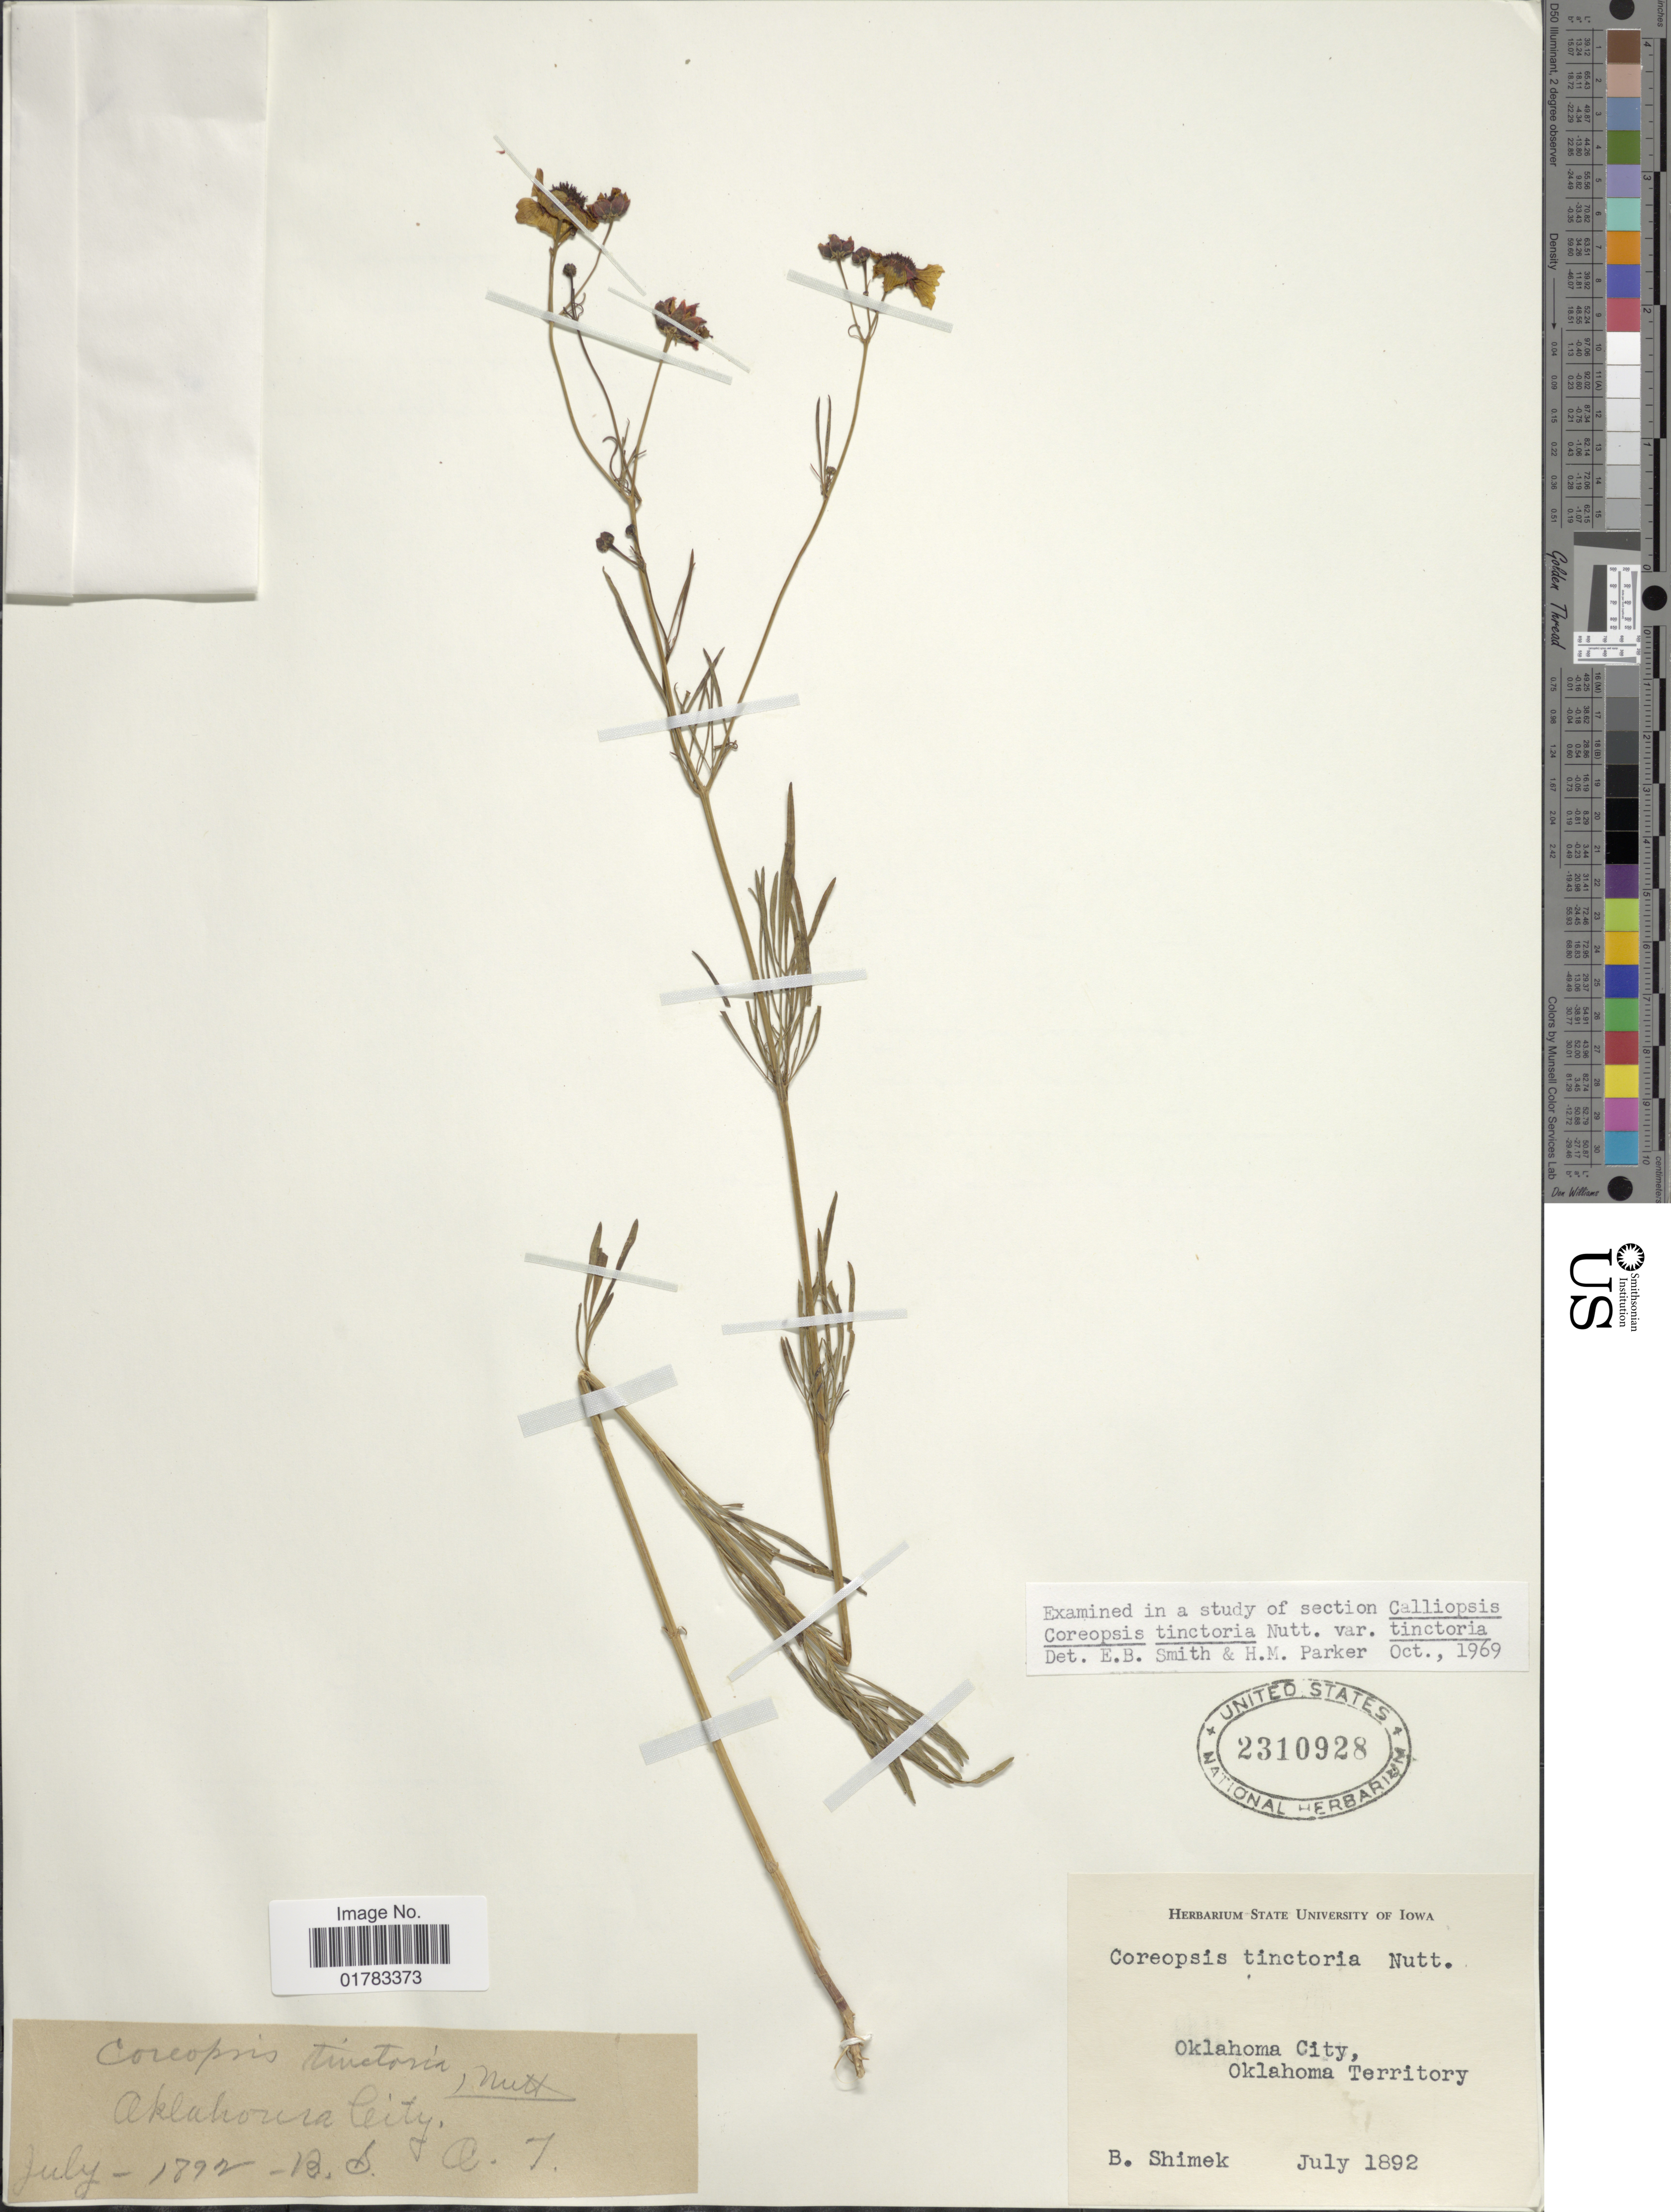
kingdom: Plantae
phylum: Tracheophyta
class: Magnoliopsida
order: Asterales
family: Asteraceae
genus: Coreopsis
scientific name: Coreopsis tinctoria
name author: Nutt.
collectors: B. Shimek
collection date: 1892-07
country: United States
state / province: Oklahoma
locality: Oklahoma City, Oklahoma Territory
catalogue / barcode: US 2310928